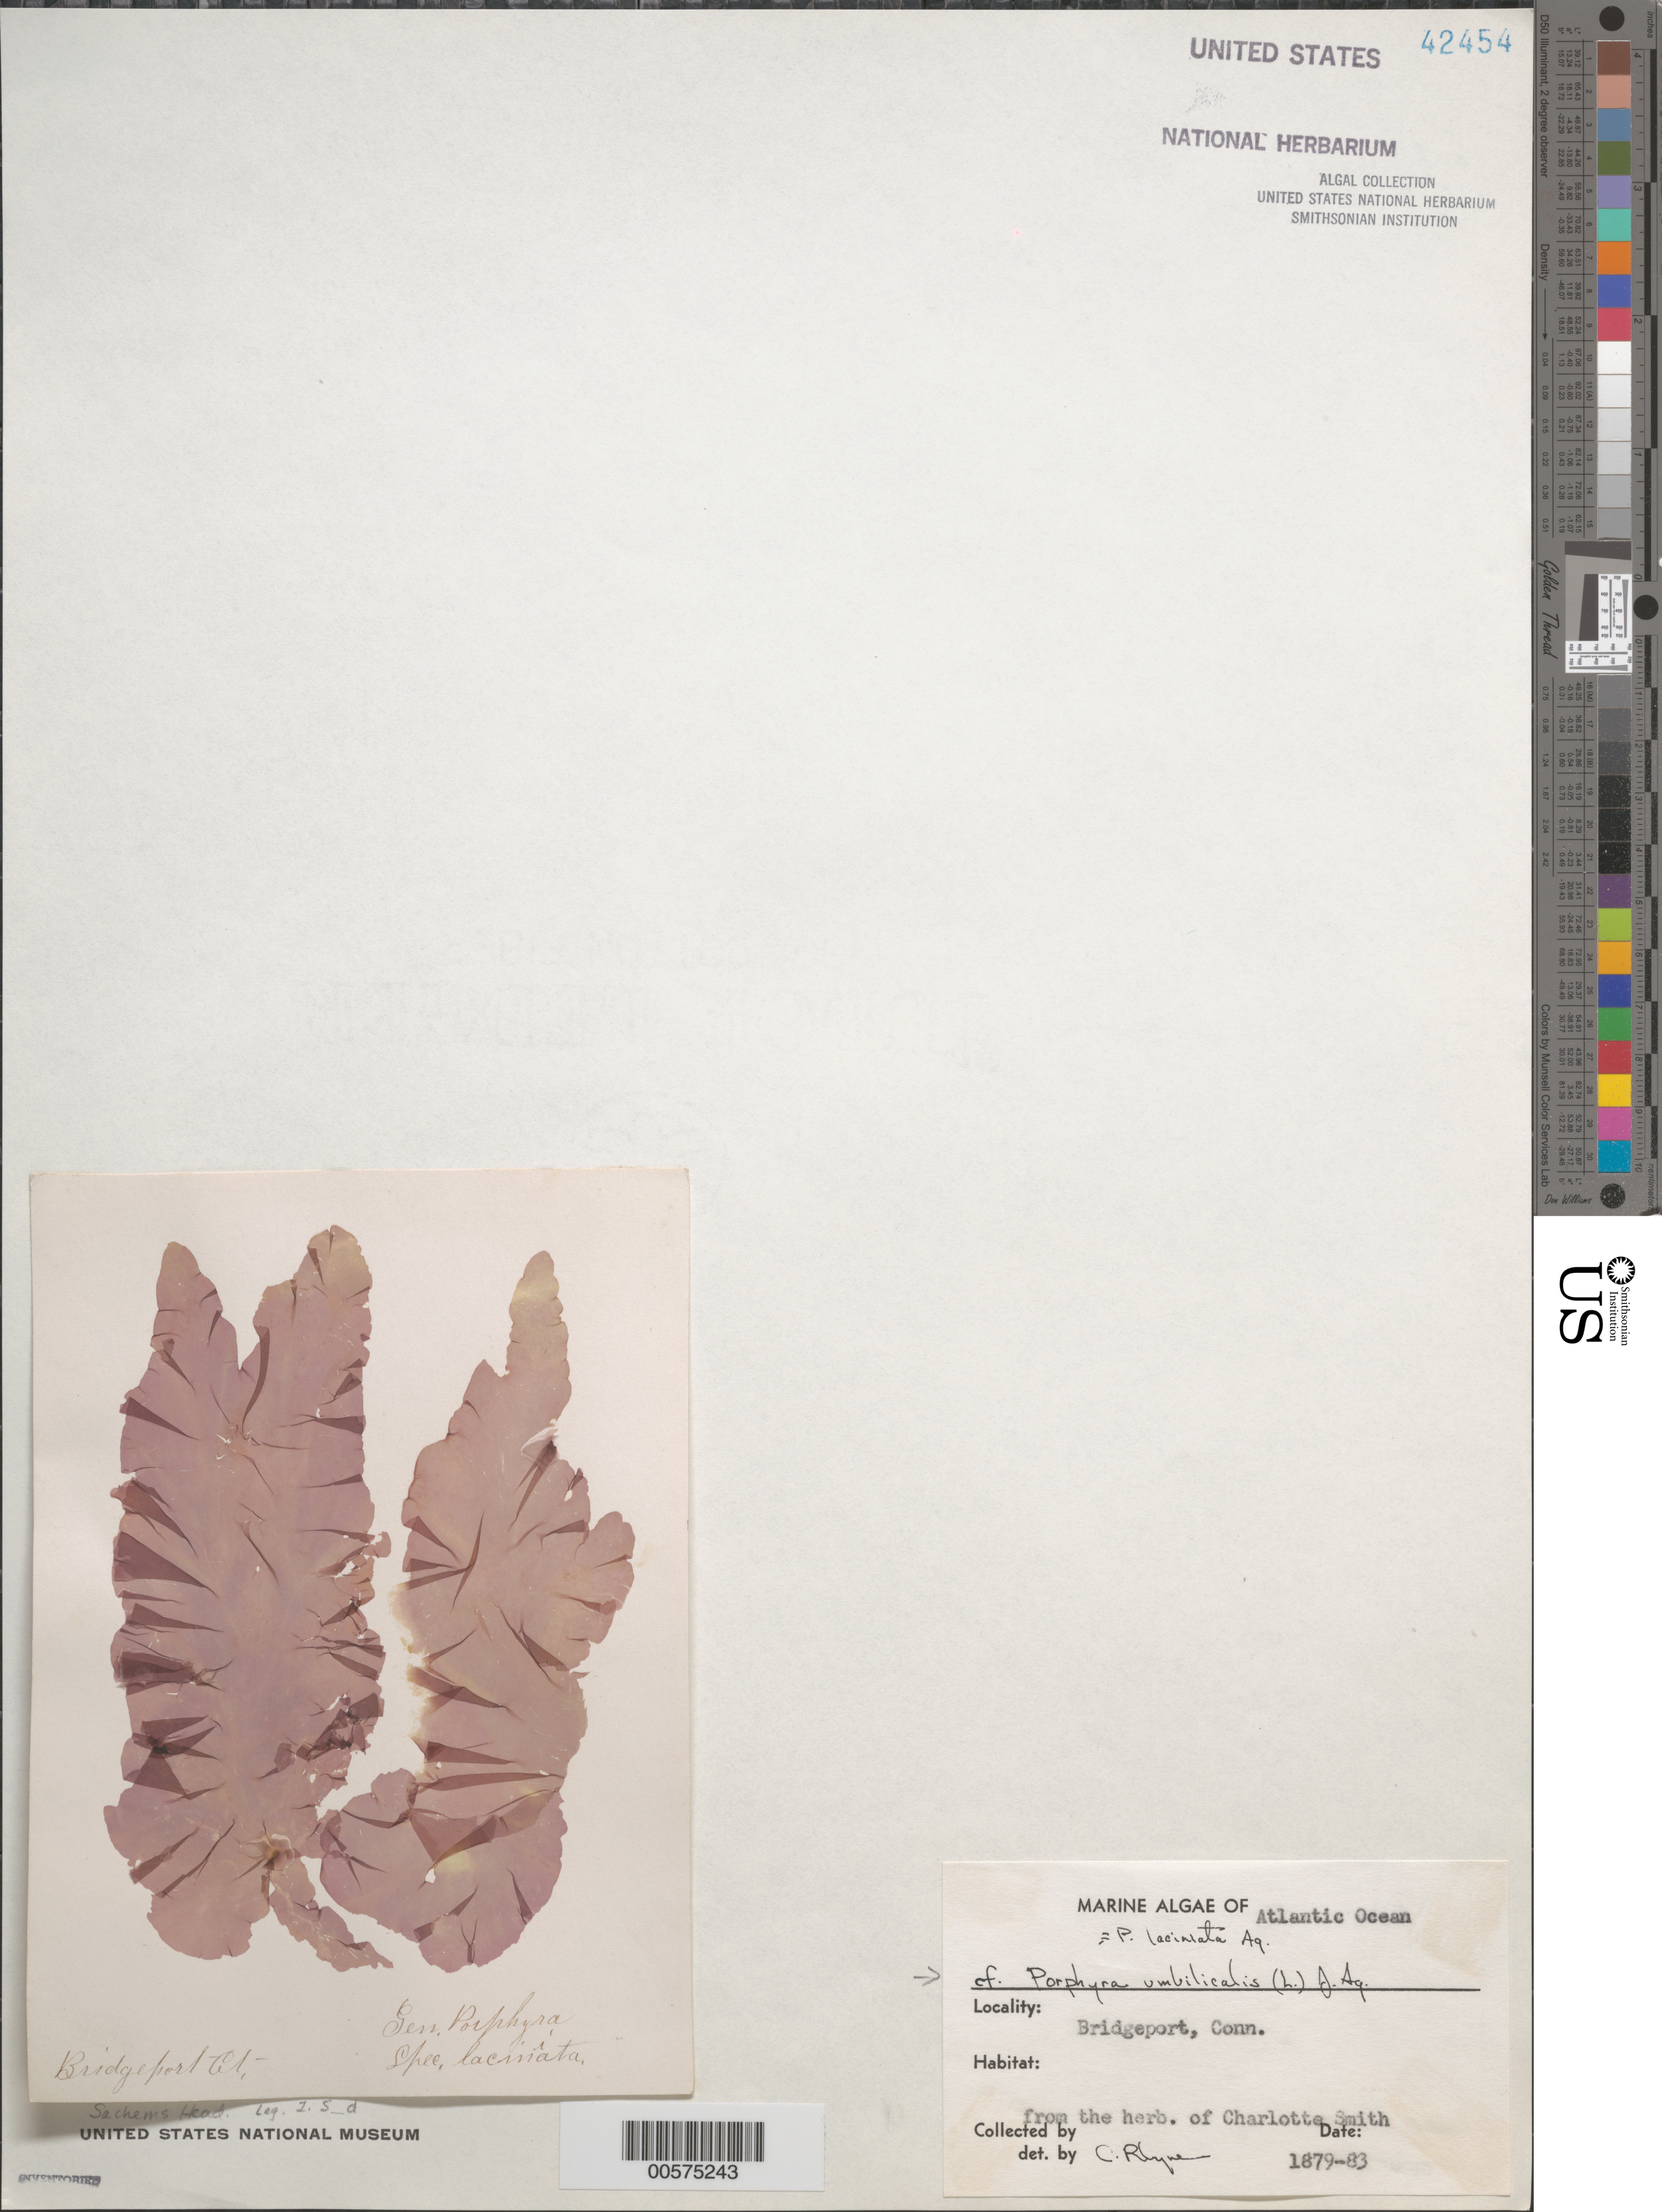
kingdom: Plantae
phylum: Rhodophyta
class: Bangiophyceae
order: Bangiales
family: Bangiaceae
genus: Porphyra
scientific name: Porphyra umbilicalis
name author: Kütz.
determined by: Rhyne, C. F.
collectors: C. Smith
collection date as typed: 1879 TO -- --- 1883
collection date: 1879/1883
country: United States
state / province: Connecticut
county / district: Fairfield County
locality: Sachems Head, Bridgeport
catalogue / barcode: US 42454